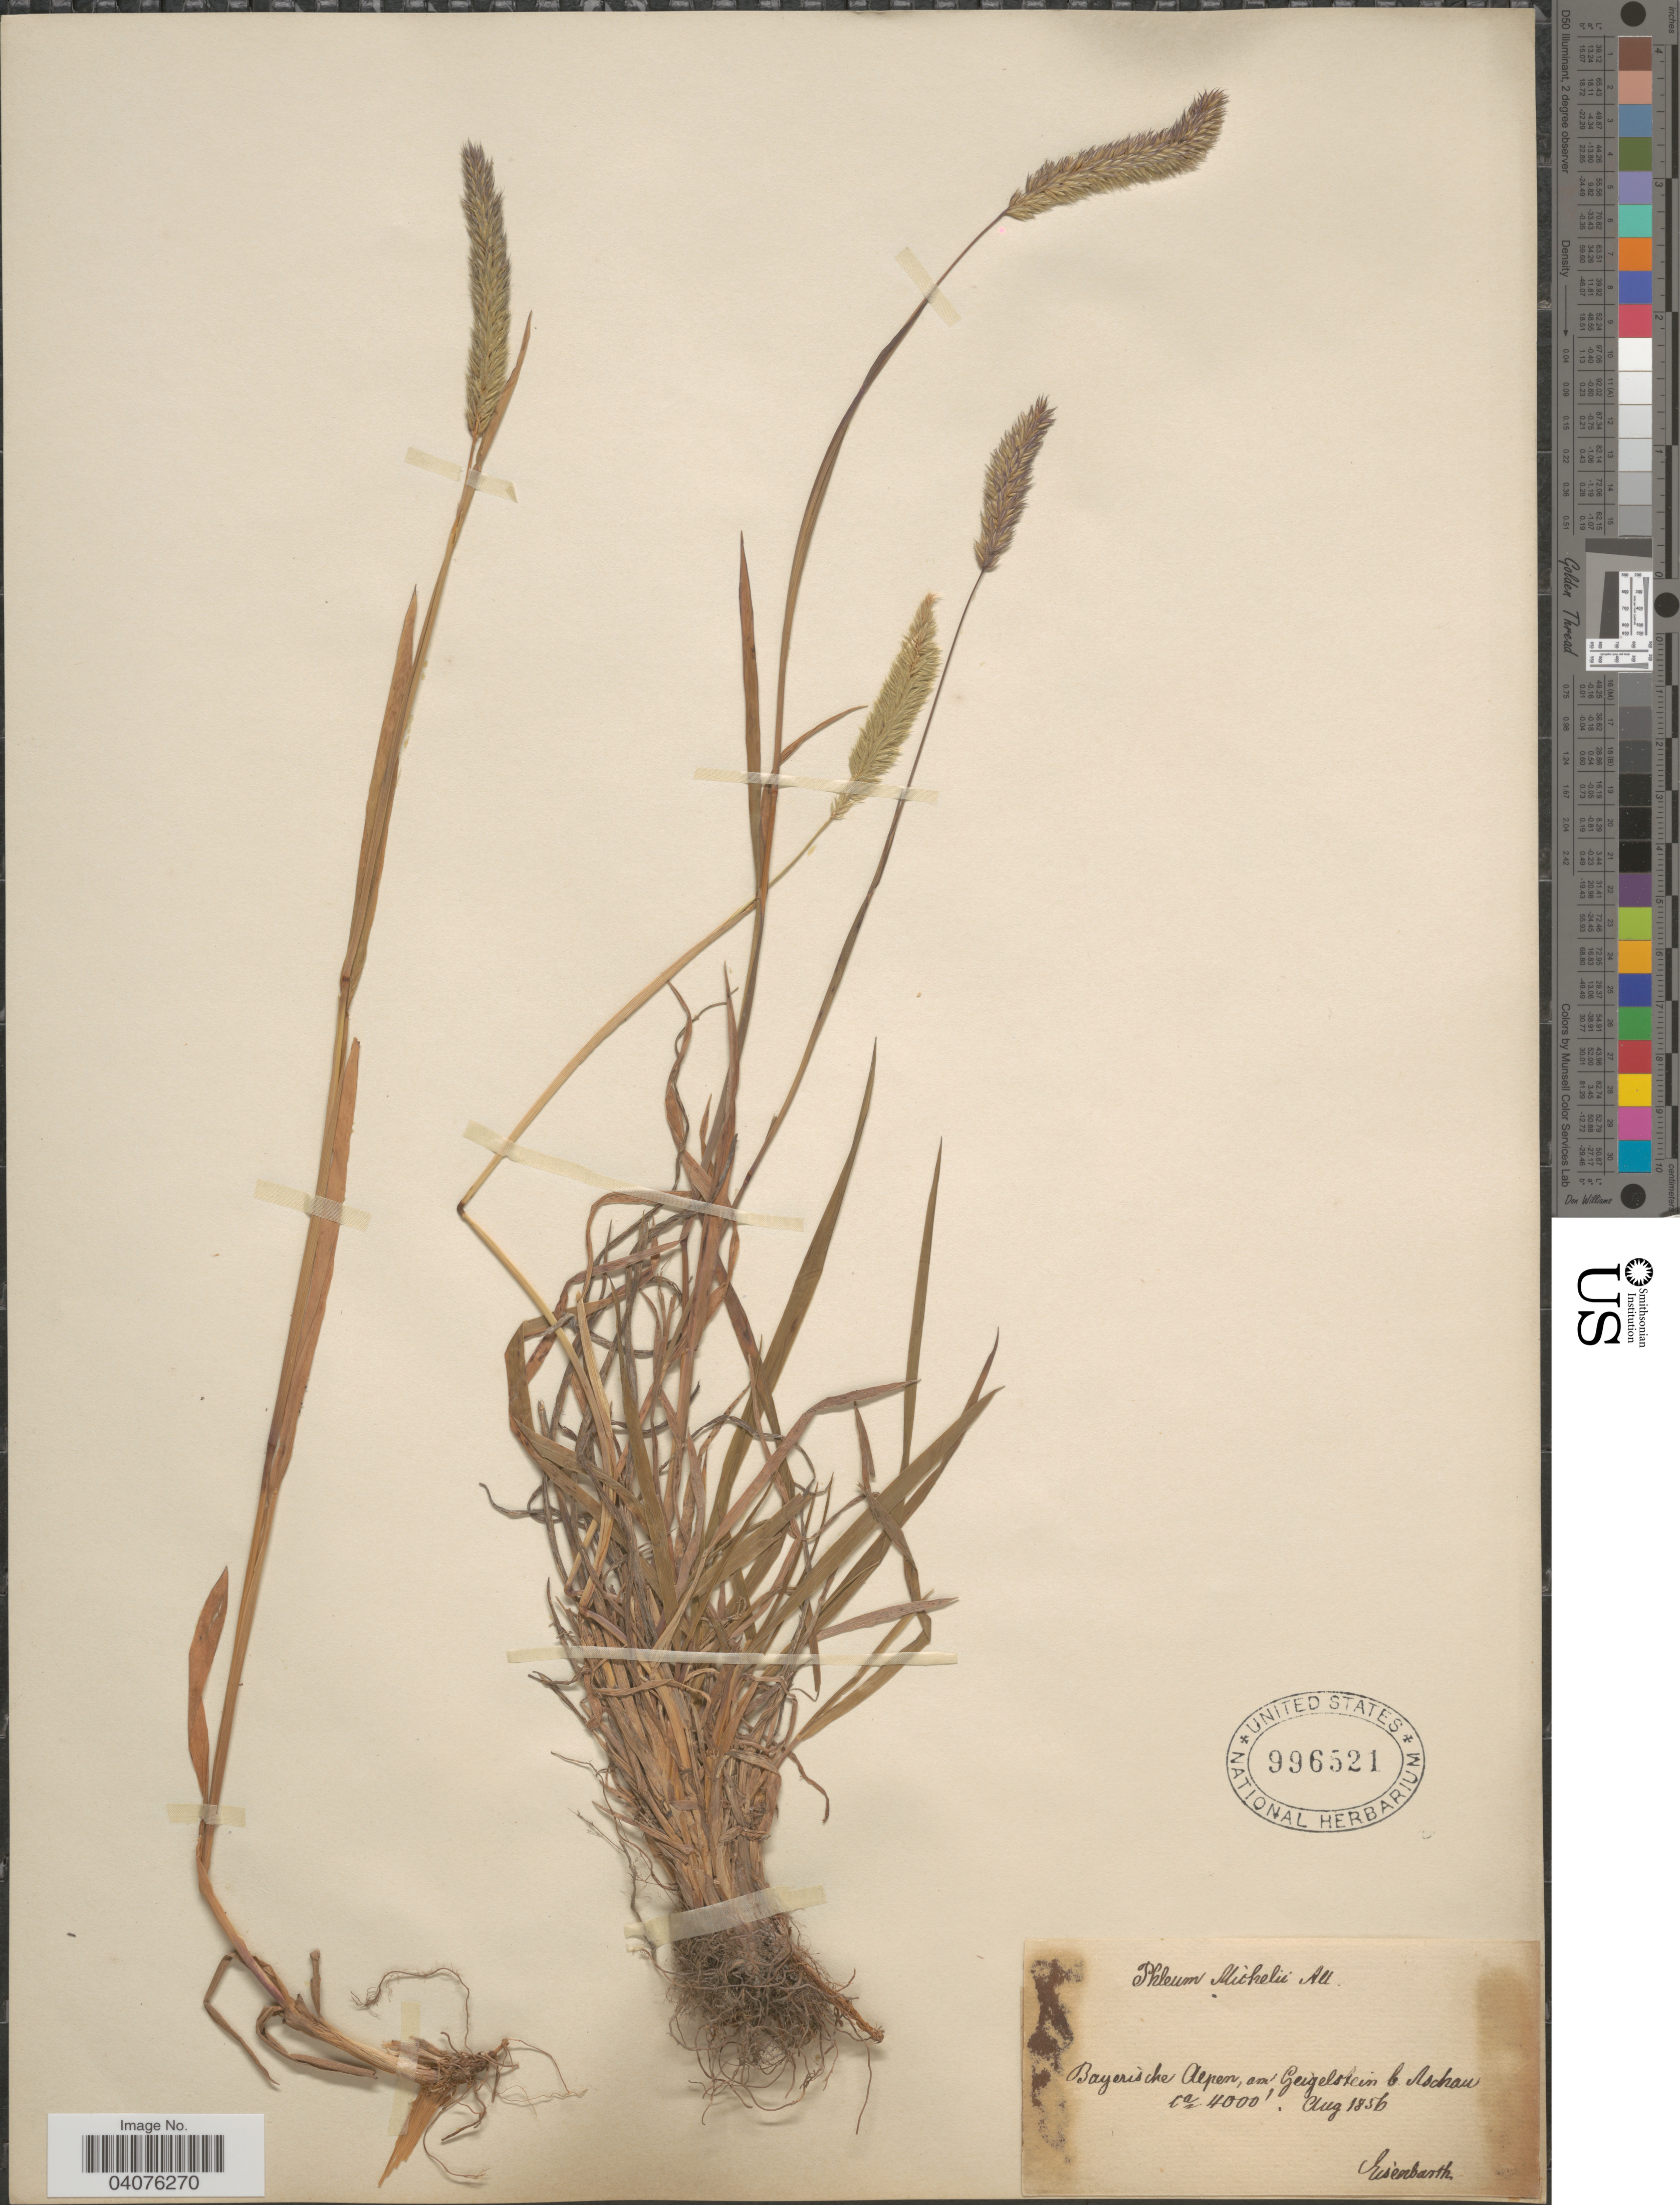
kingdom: Plantae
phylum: Tracheophyta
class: Liliopsida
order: Poales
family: Poaceae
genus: Phleum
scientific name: Phleum michelii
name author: All.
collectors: Eisenbarth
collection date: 1856-08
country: Germany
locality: Bayerische Alpen, am Geigelstein b. Aschau.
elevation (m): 1219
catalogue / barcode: US 996521